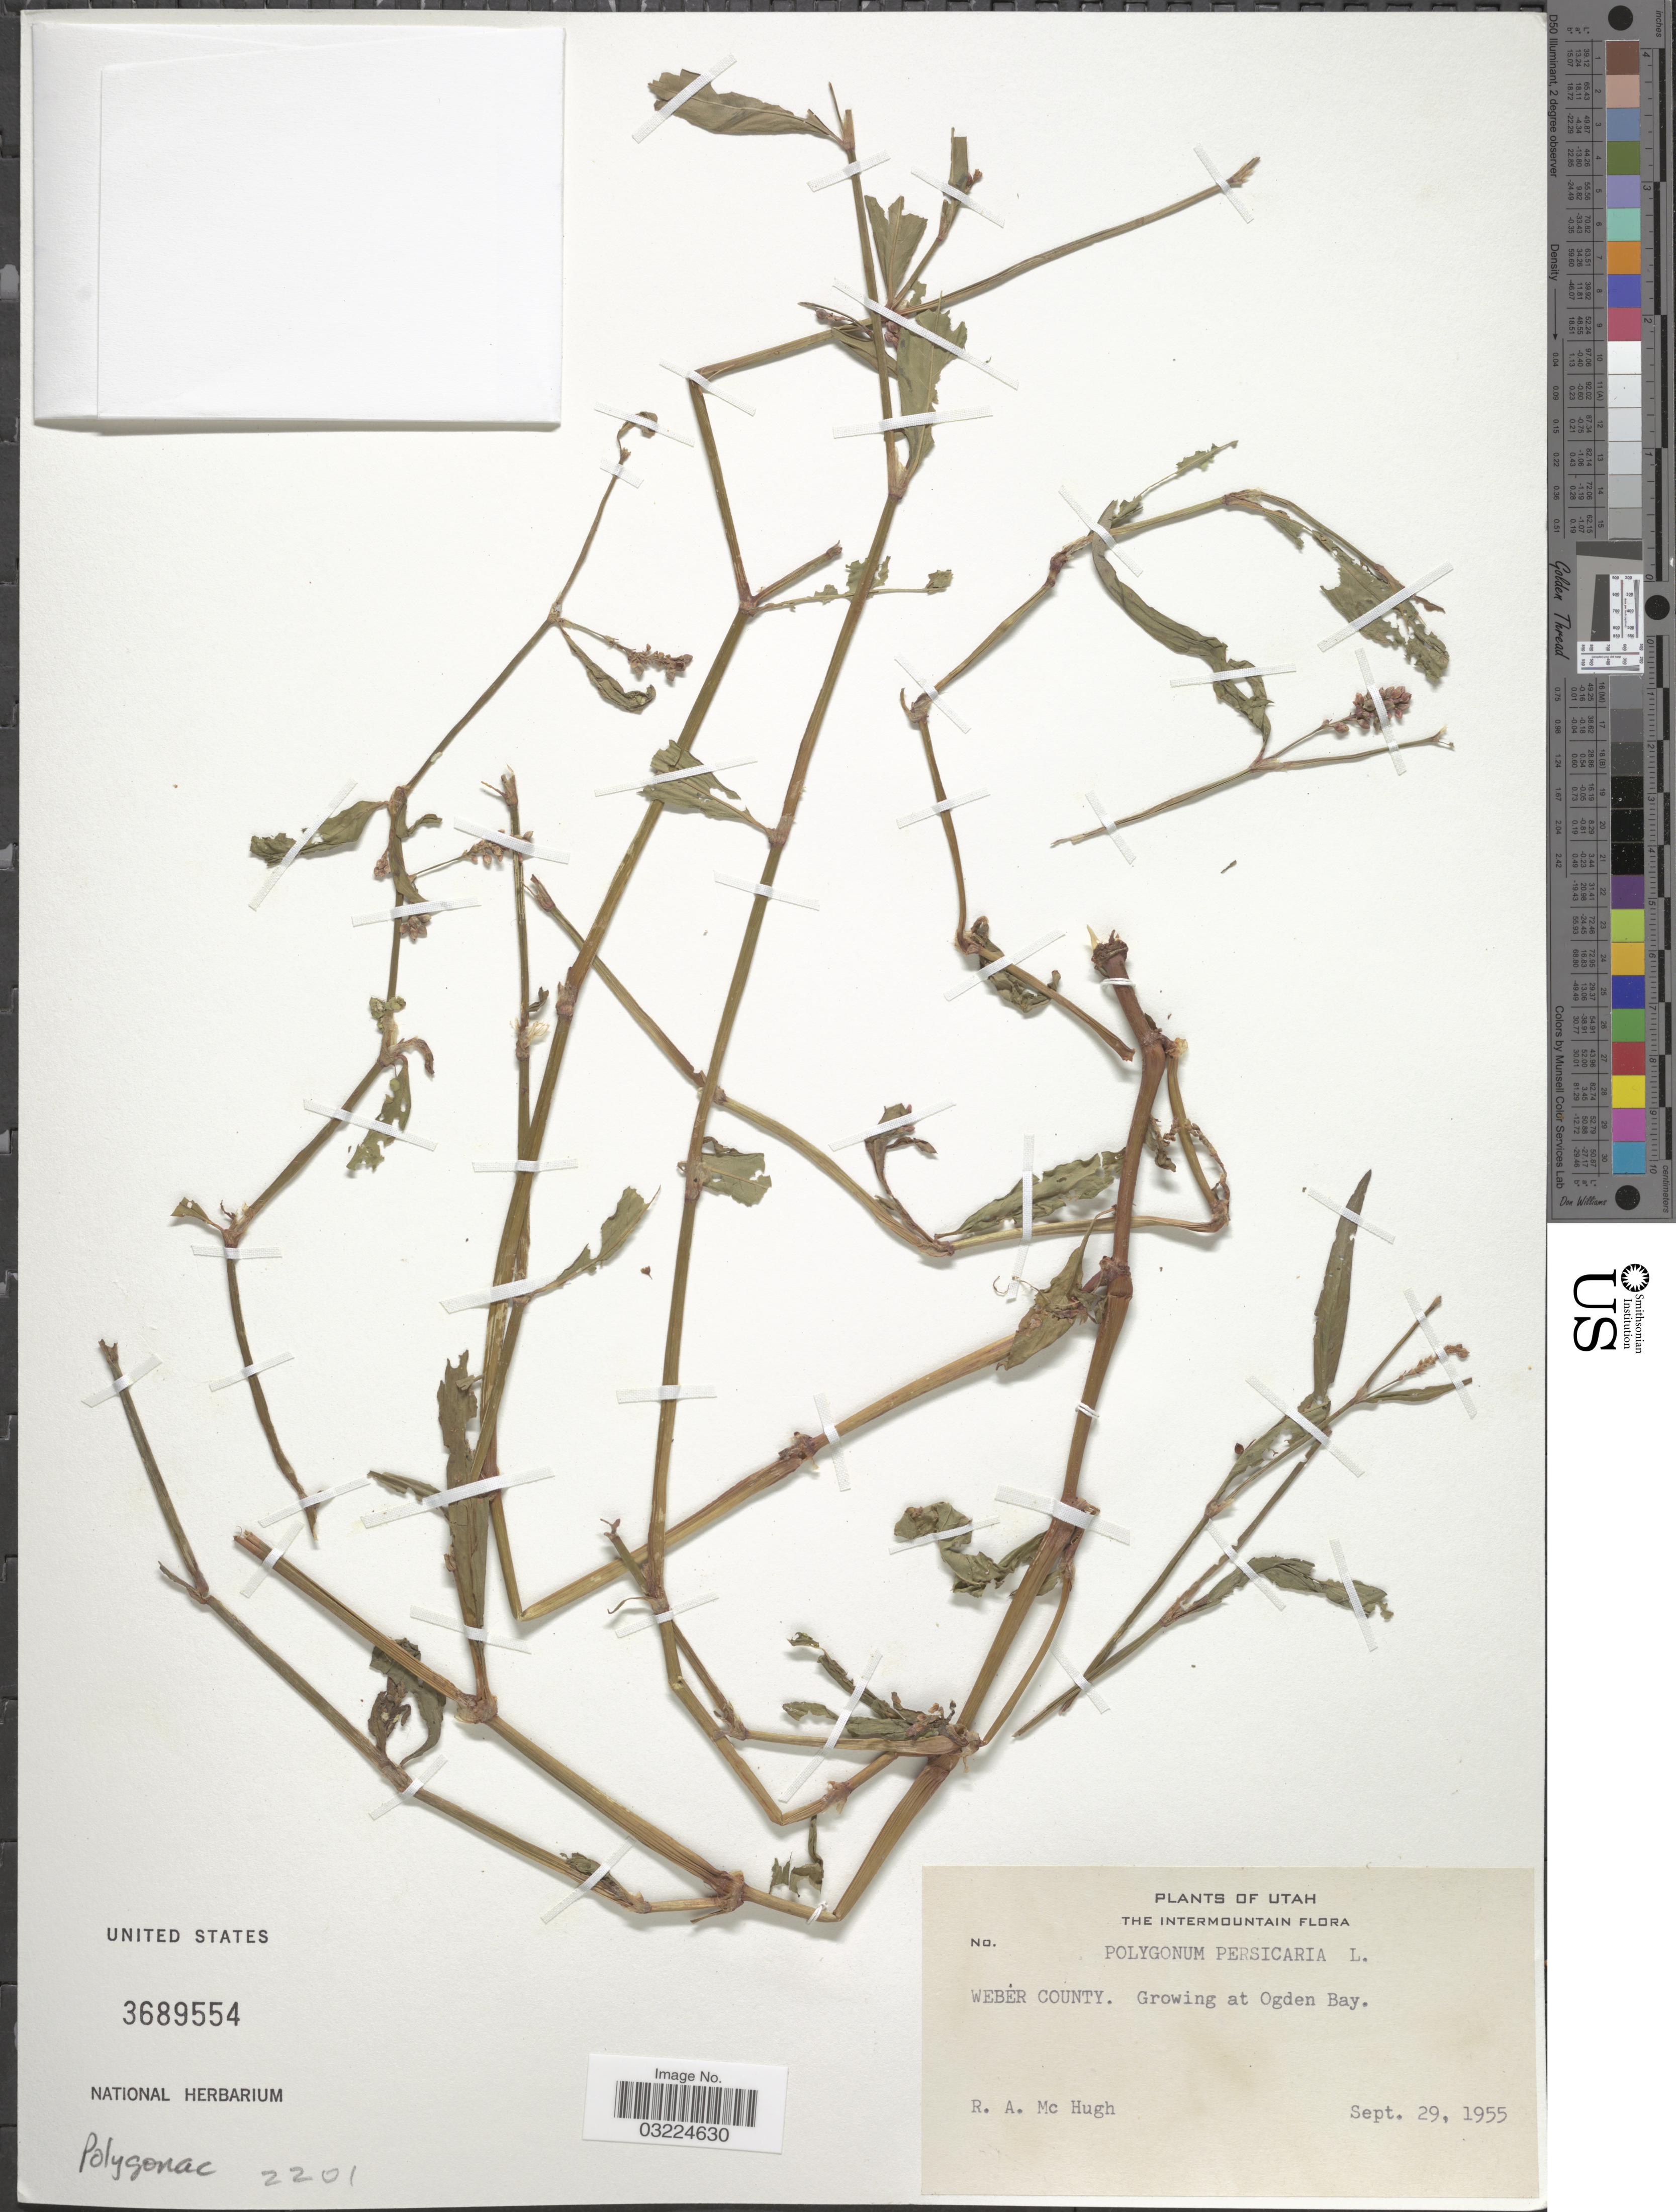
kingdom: Plantae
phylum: Tracheophyta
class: Magnoliopsida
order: Caryophyllales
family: Polygonaceae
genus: Persicaria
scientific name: Persicaria maculosa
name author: S.F. Gray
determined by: Atha, D. E.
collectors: R. McHugh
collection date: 1955-09-29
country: United States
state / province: Utah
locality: The Intermountain. Weber County. Growing at Ogden Bay.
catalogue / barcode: US 3689554